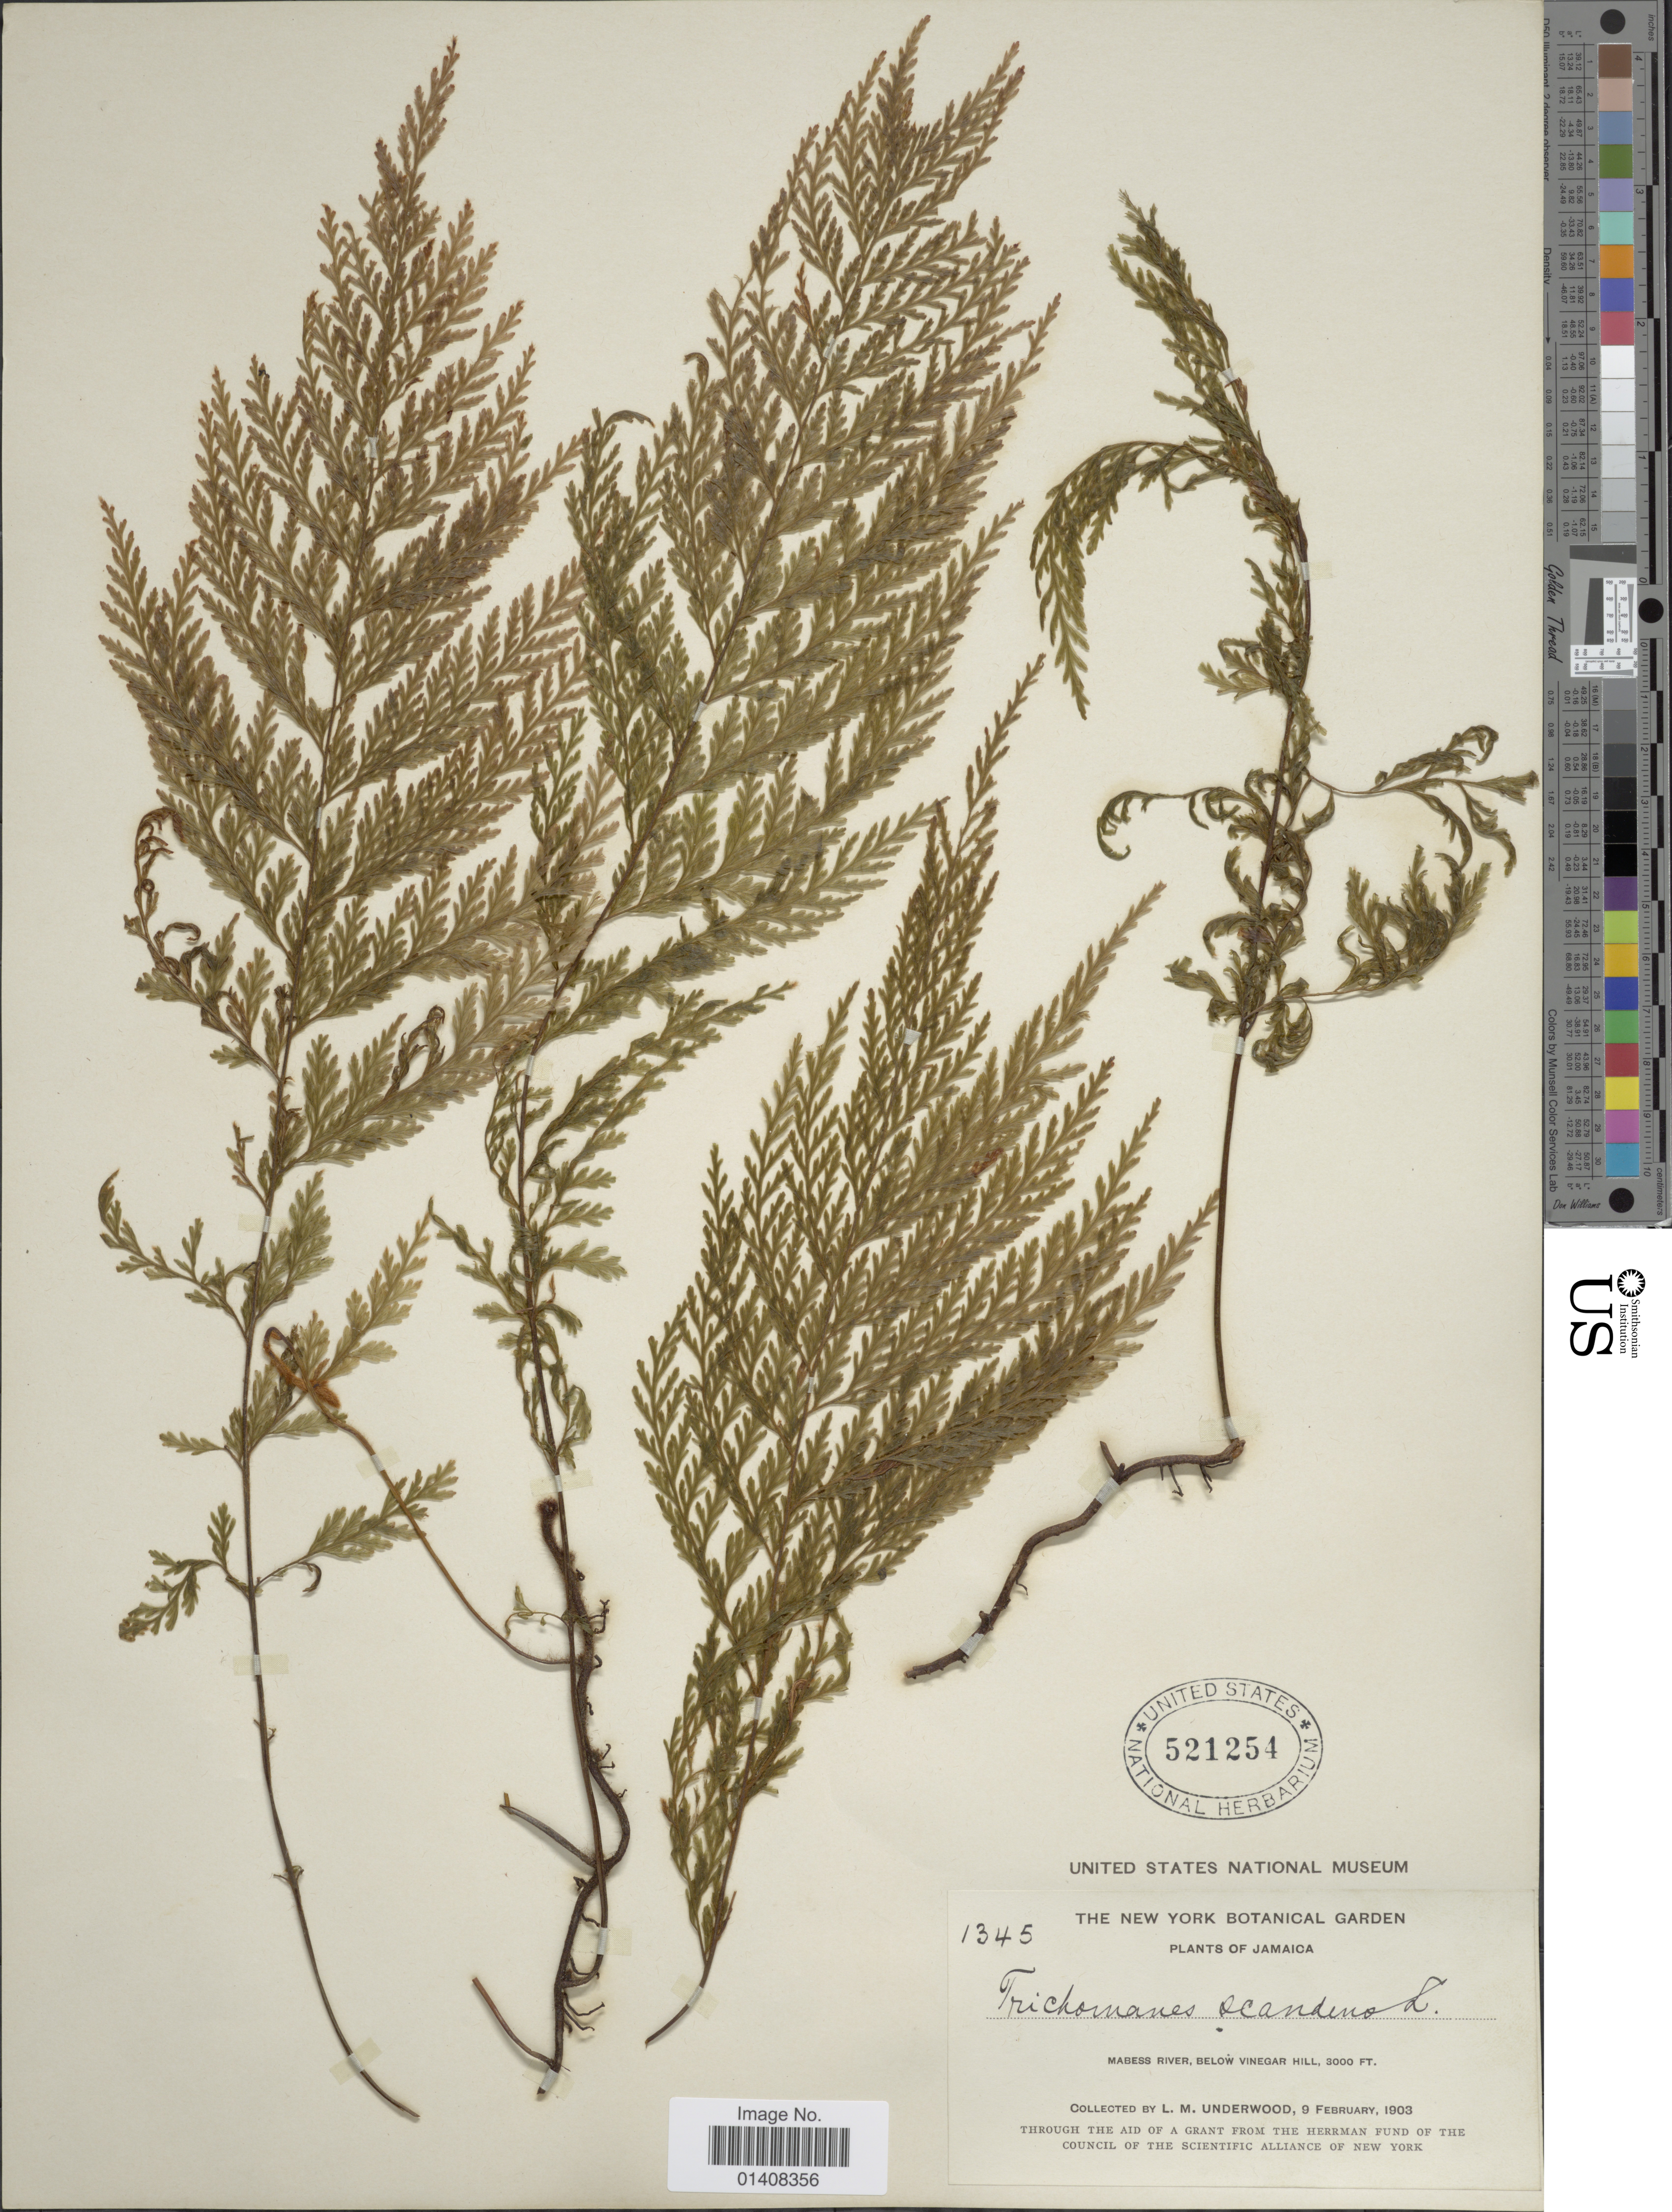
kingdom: Plantae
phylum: Tracheophyta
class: Polypodiopsida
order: Hymenophyllales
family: Hymenophyllaceae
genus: Trichomanes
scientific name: Trichomanes scandens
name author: L.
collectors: L. M. Underwood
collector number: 1345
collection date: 1903-02-09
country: Jamaica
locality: Mabess river, below vinegar hill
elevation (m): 914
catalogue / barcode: US 521254